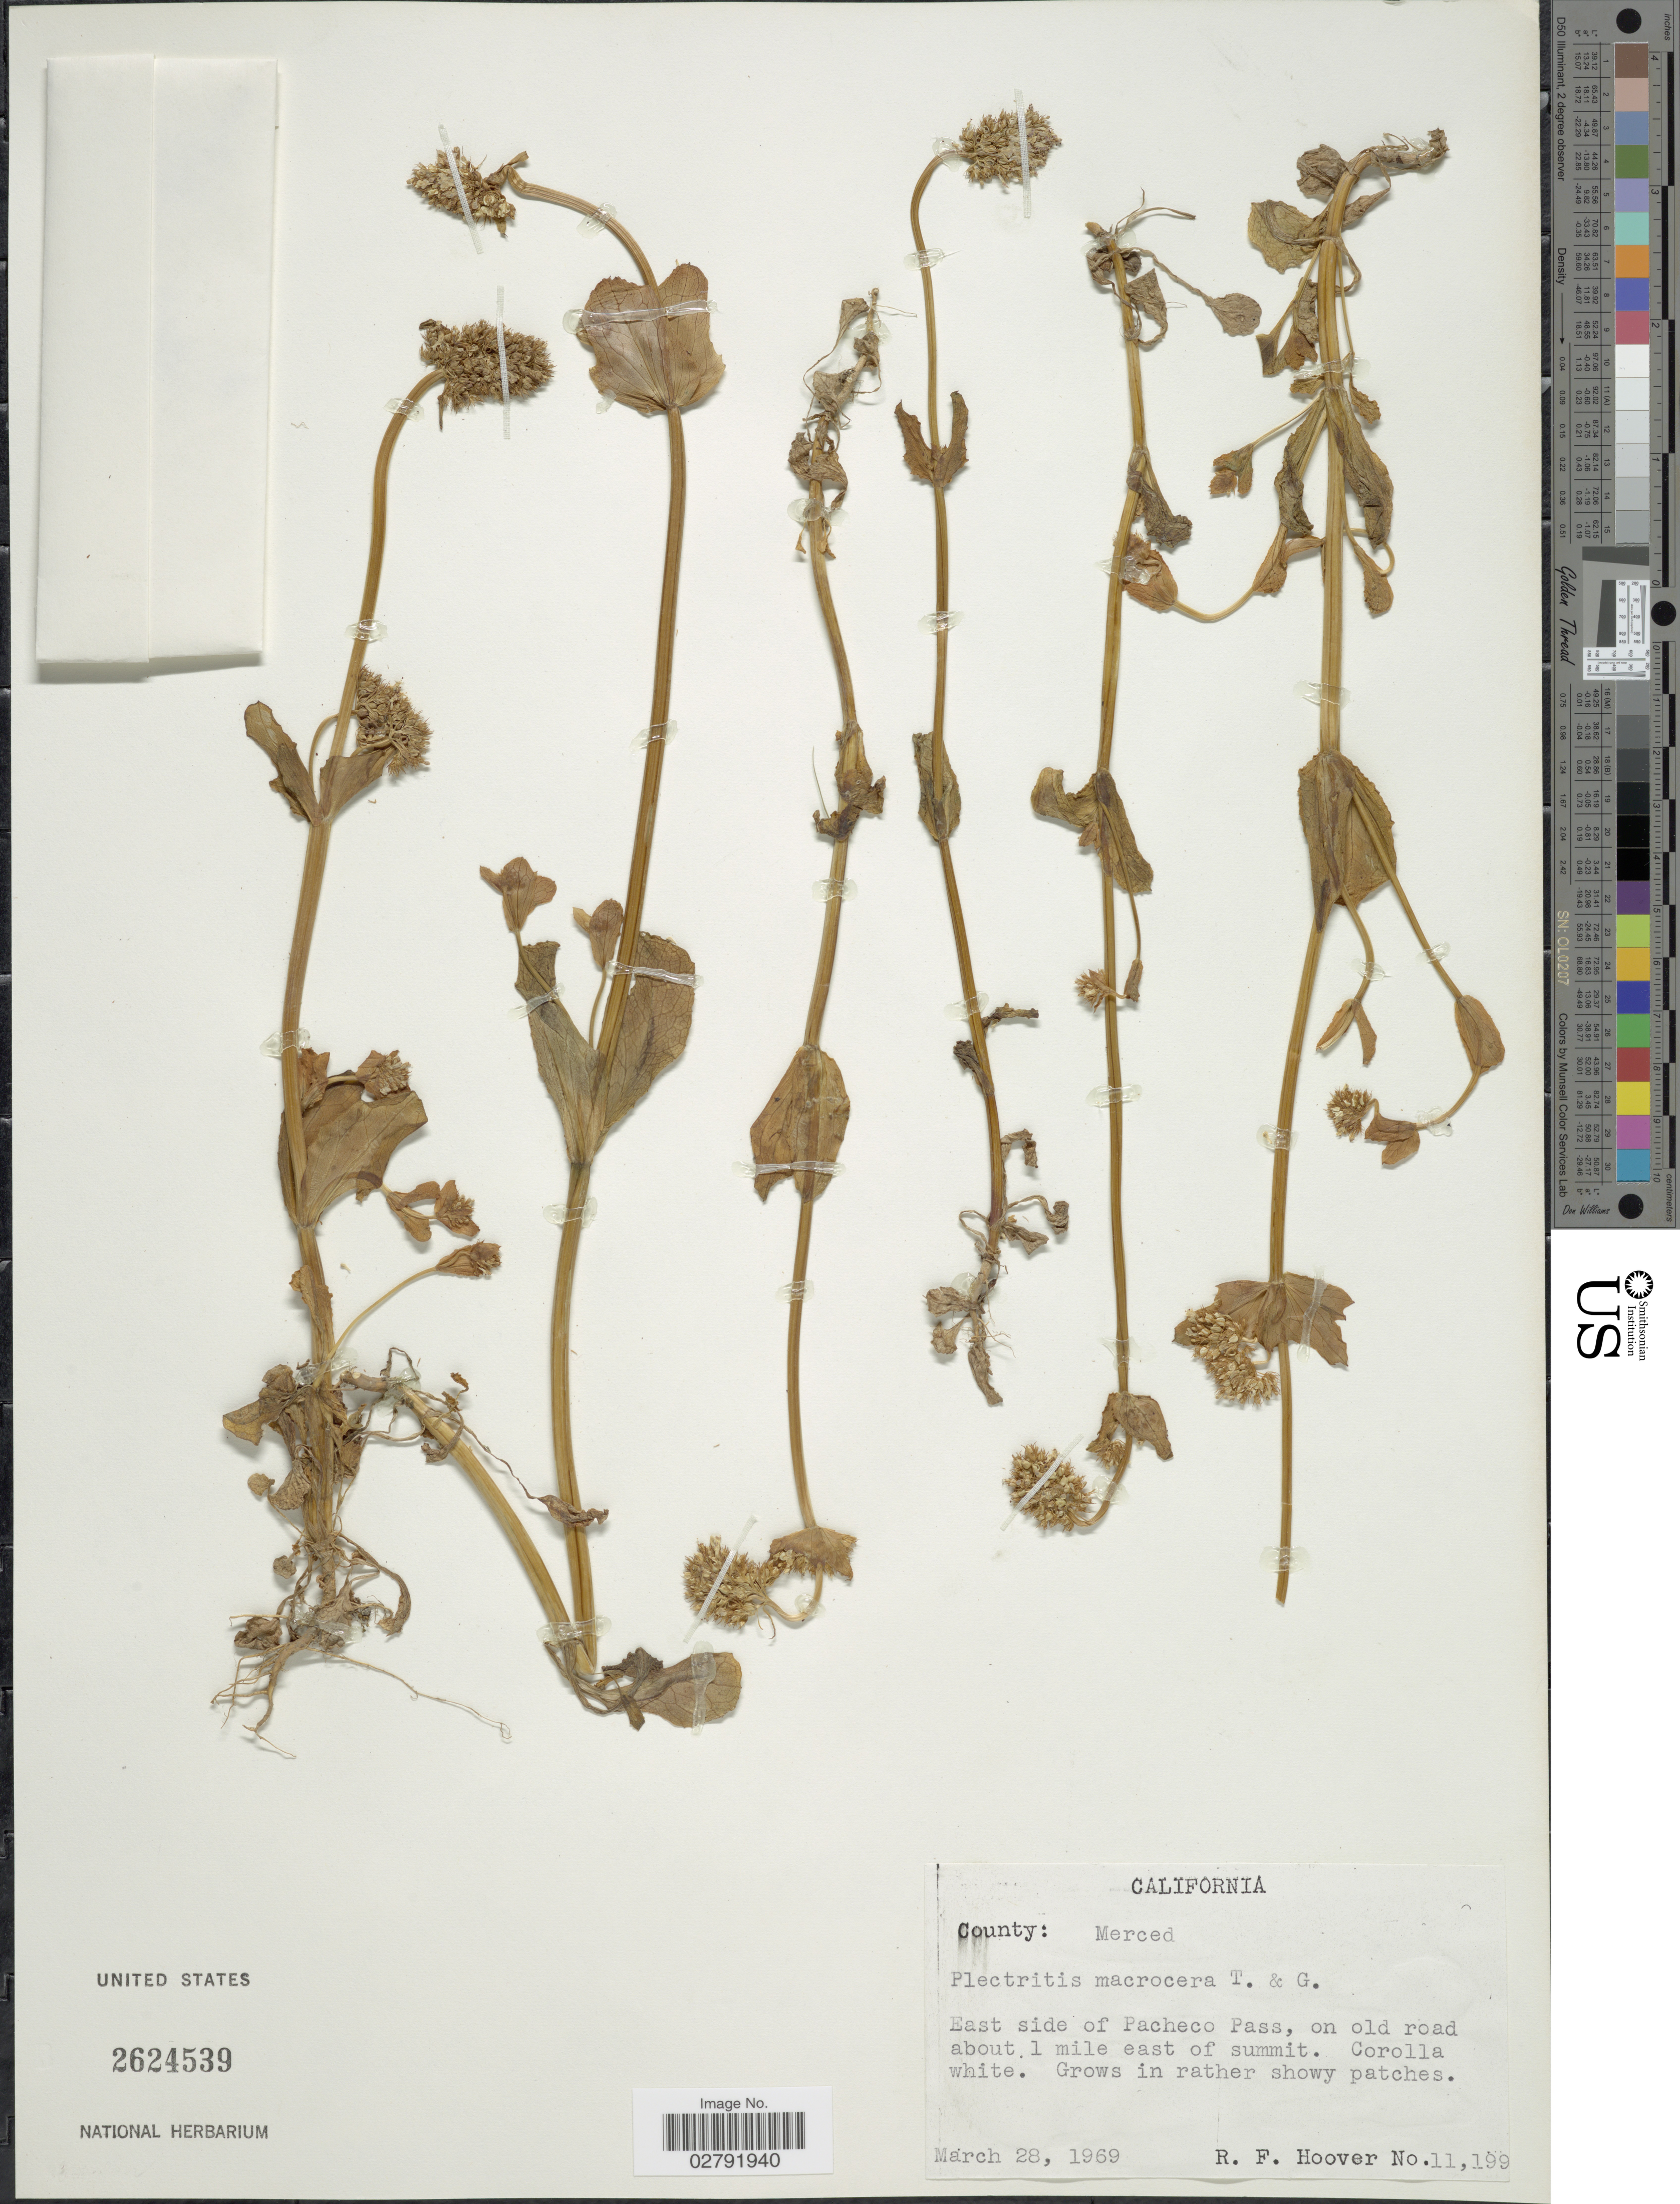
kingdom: Plantae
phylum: Tracheophyta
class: Magnoliopsida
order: Dipsacales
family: Caprifoliaceae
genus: Plectritis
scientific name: Plectritis macrocera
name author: Torr. & A. Gray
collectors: R. F. Hoover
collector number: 11199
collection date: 1969-03-28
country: United States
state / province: California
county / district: Merced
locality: County: Merced. East side of Pacheco Pass, on old road about 1 mile east of summit.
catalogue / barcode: US 2624539